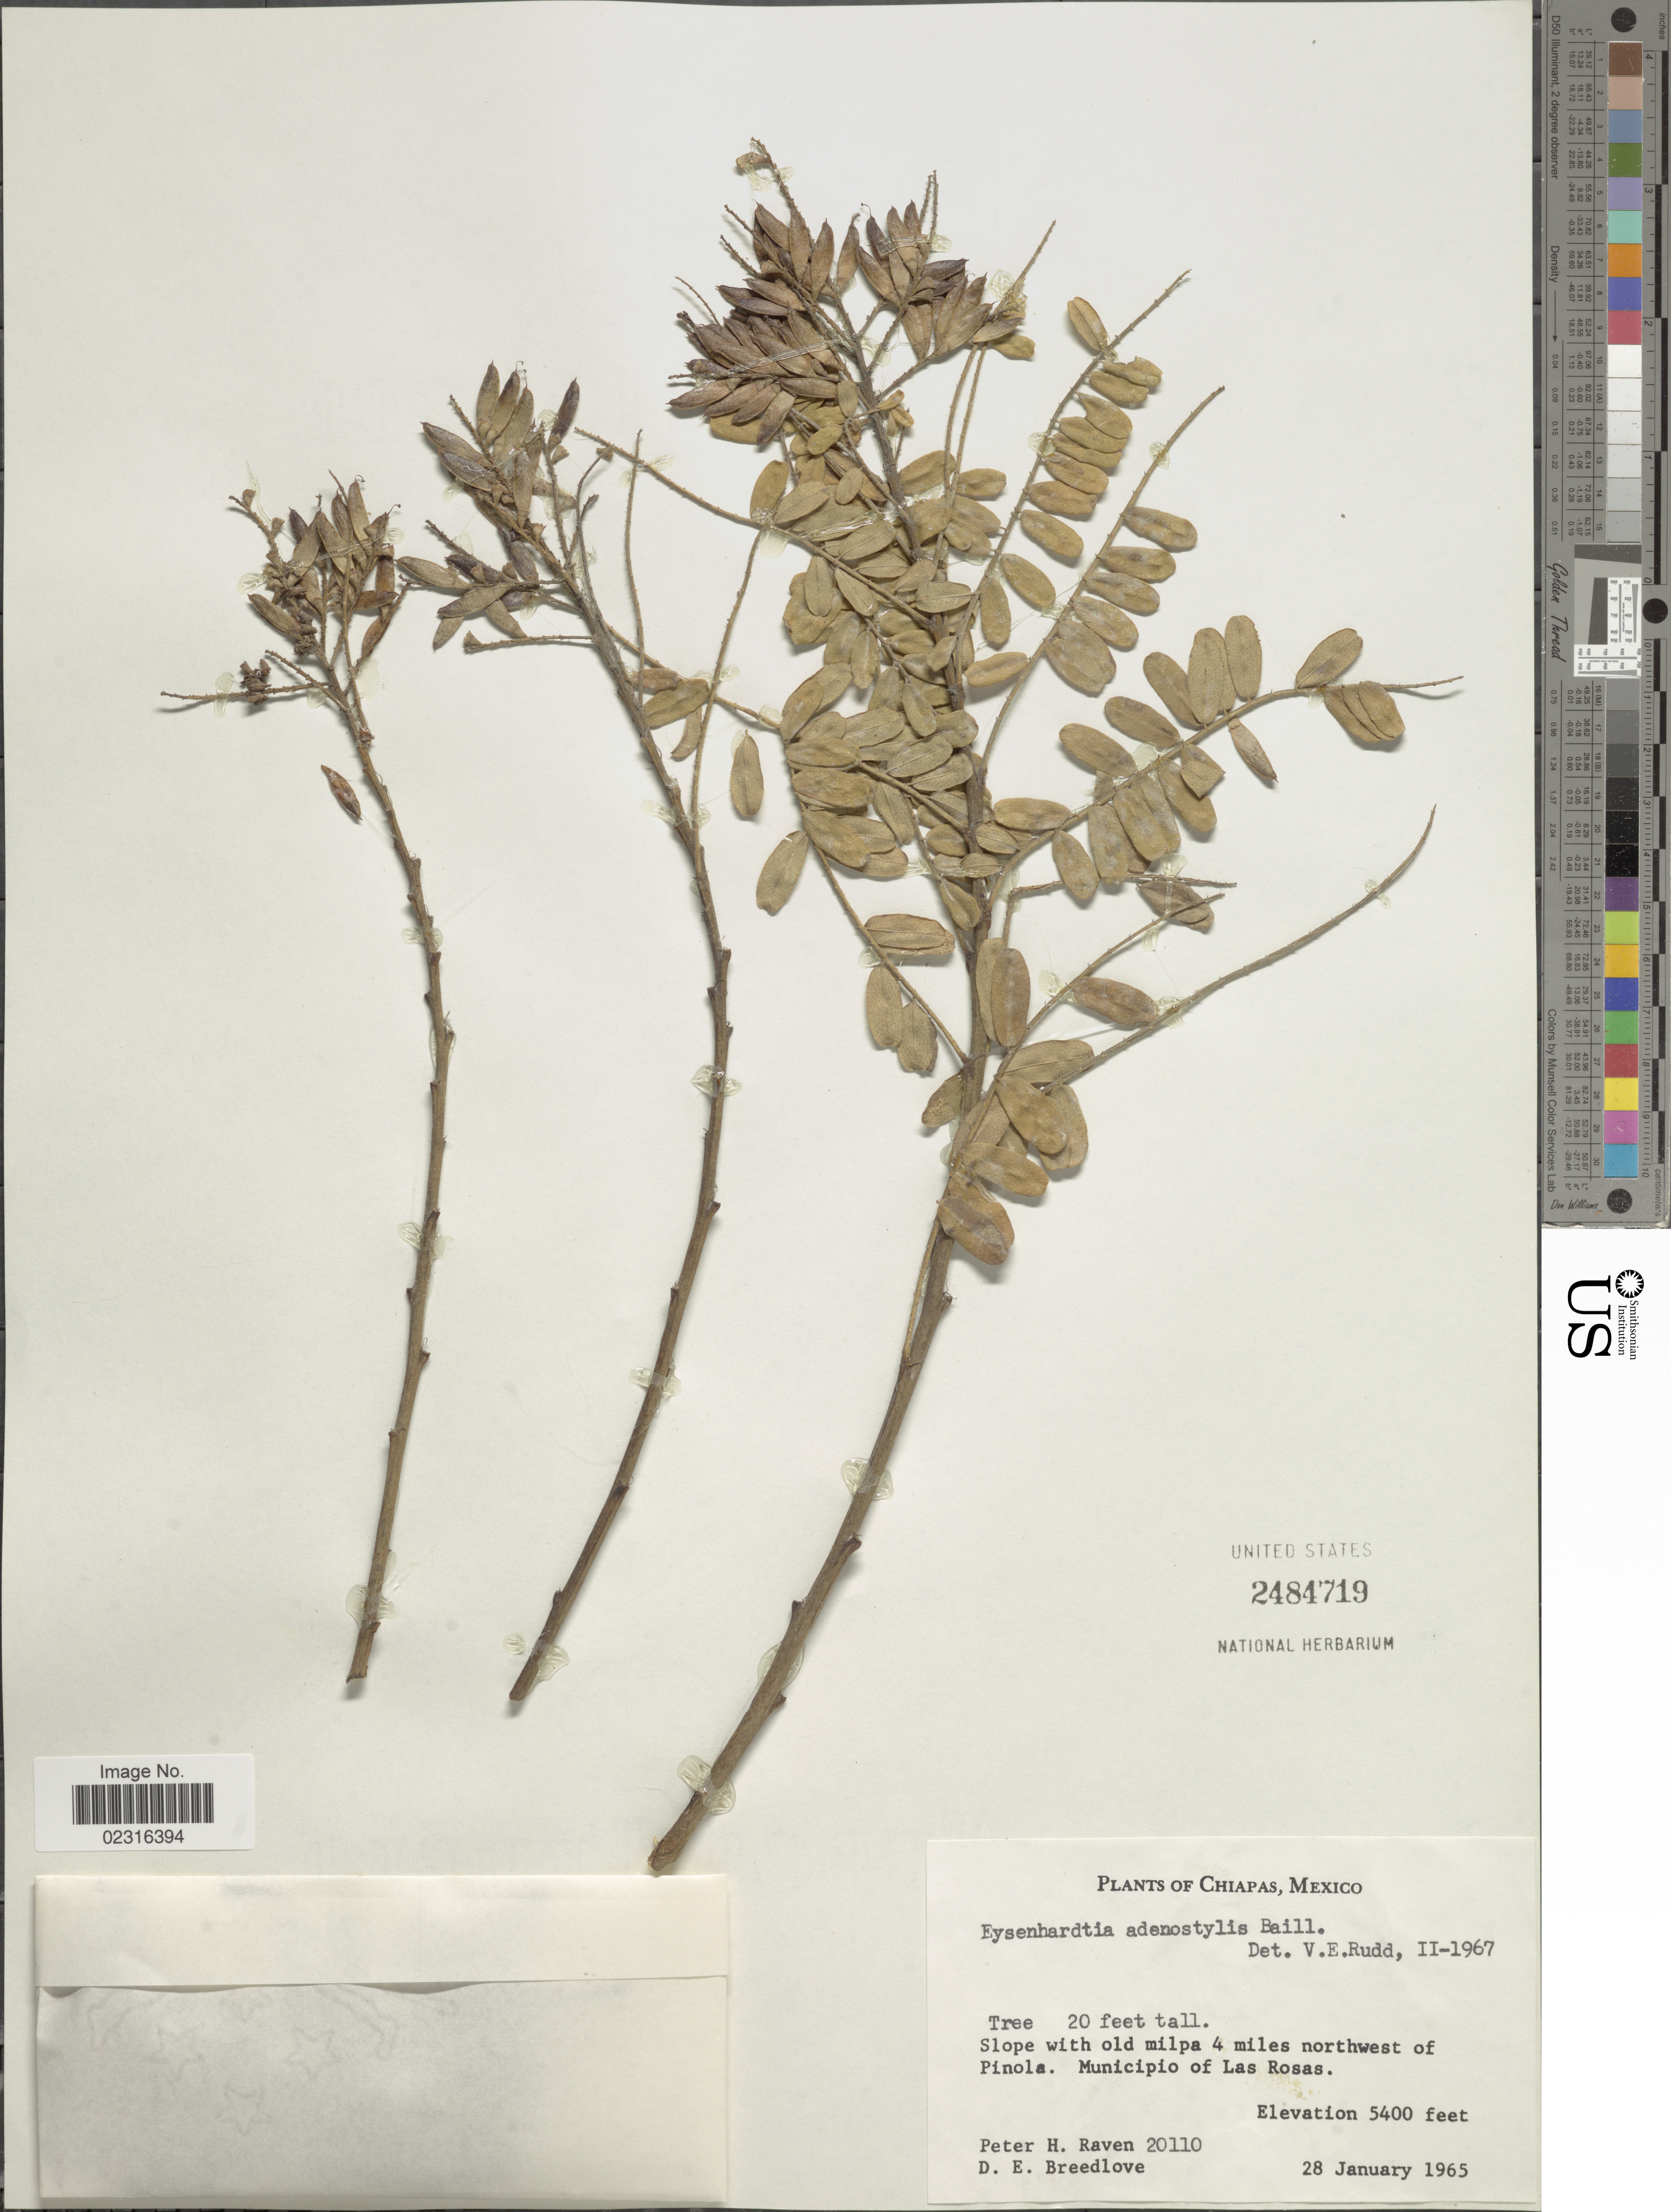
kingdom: Plantae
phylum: Tracheophyta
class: Magnoliopsida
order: Fabales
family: Fabaceae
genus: Eysenhardtia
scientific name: Eysenhardtia adenostylis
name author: Baill.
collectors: P. Raven & D. E. Breedlove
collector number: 20110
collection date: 1965-01-28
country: Mexico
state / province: Chiapas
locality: Slope with old milpa 4 miles northwest of Pinola, Municipio of Las Rosas.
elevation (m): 1646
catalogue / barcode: US 2484719